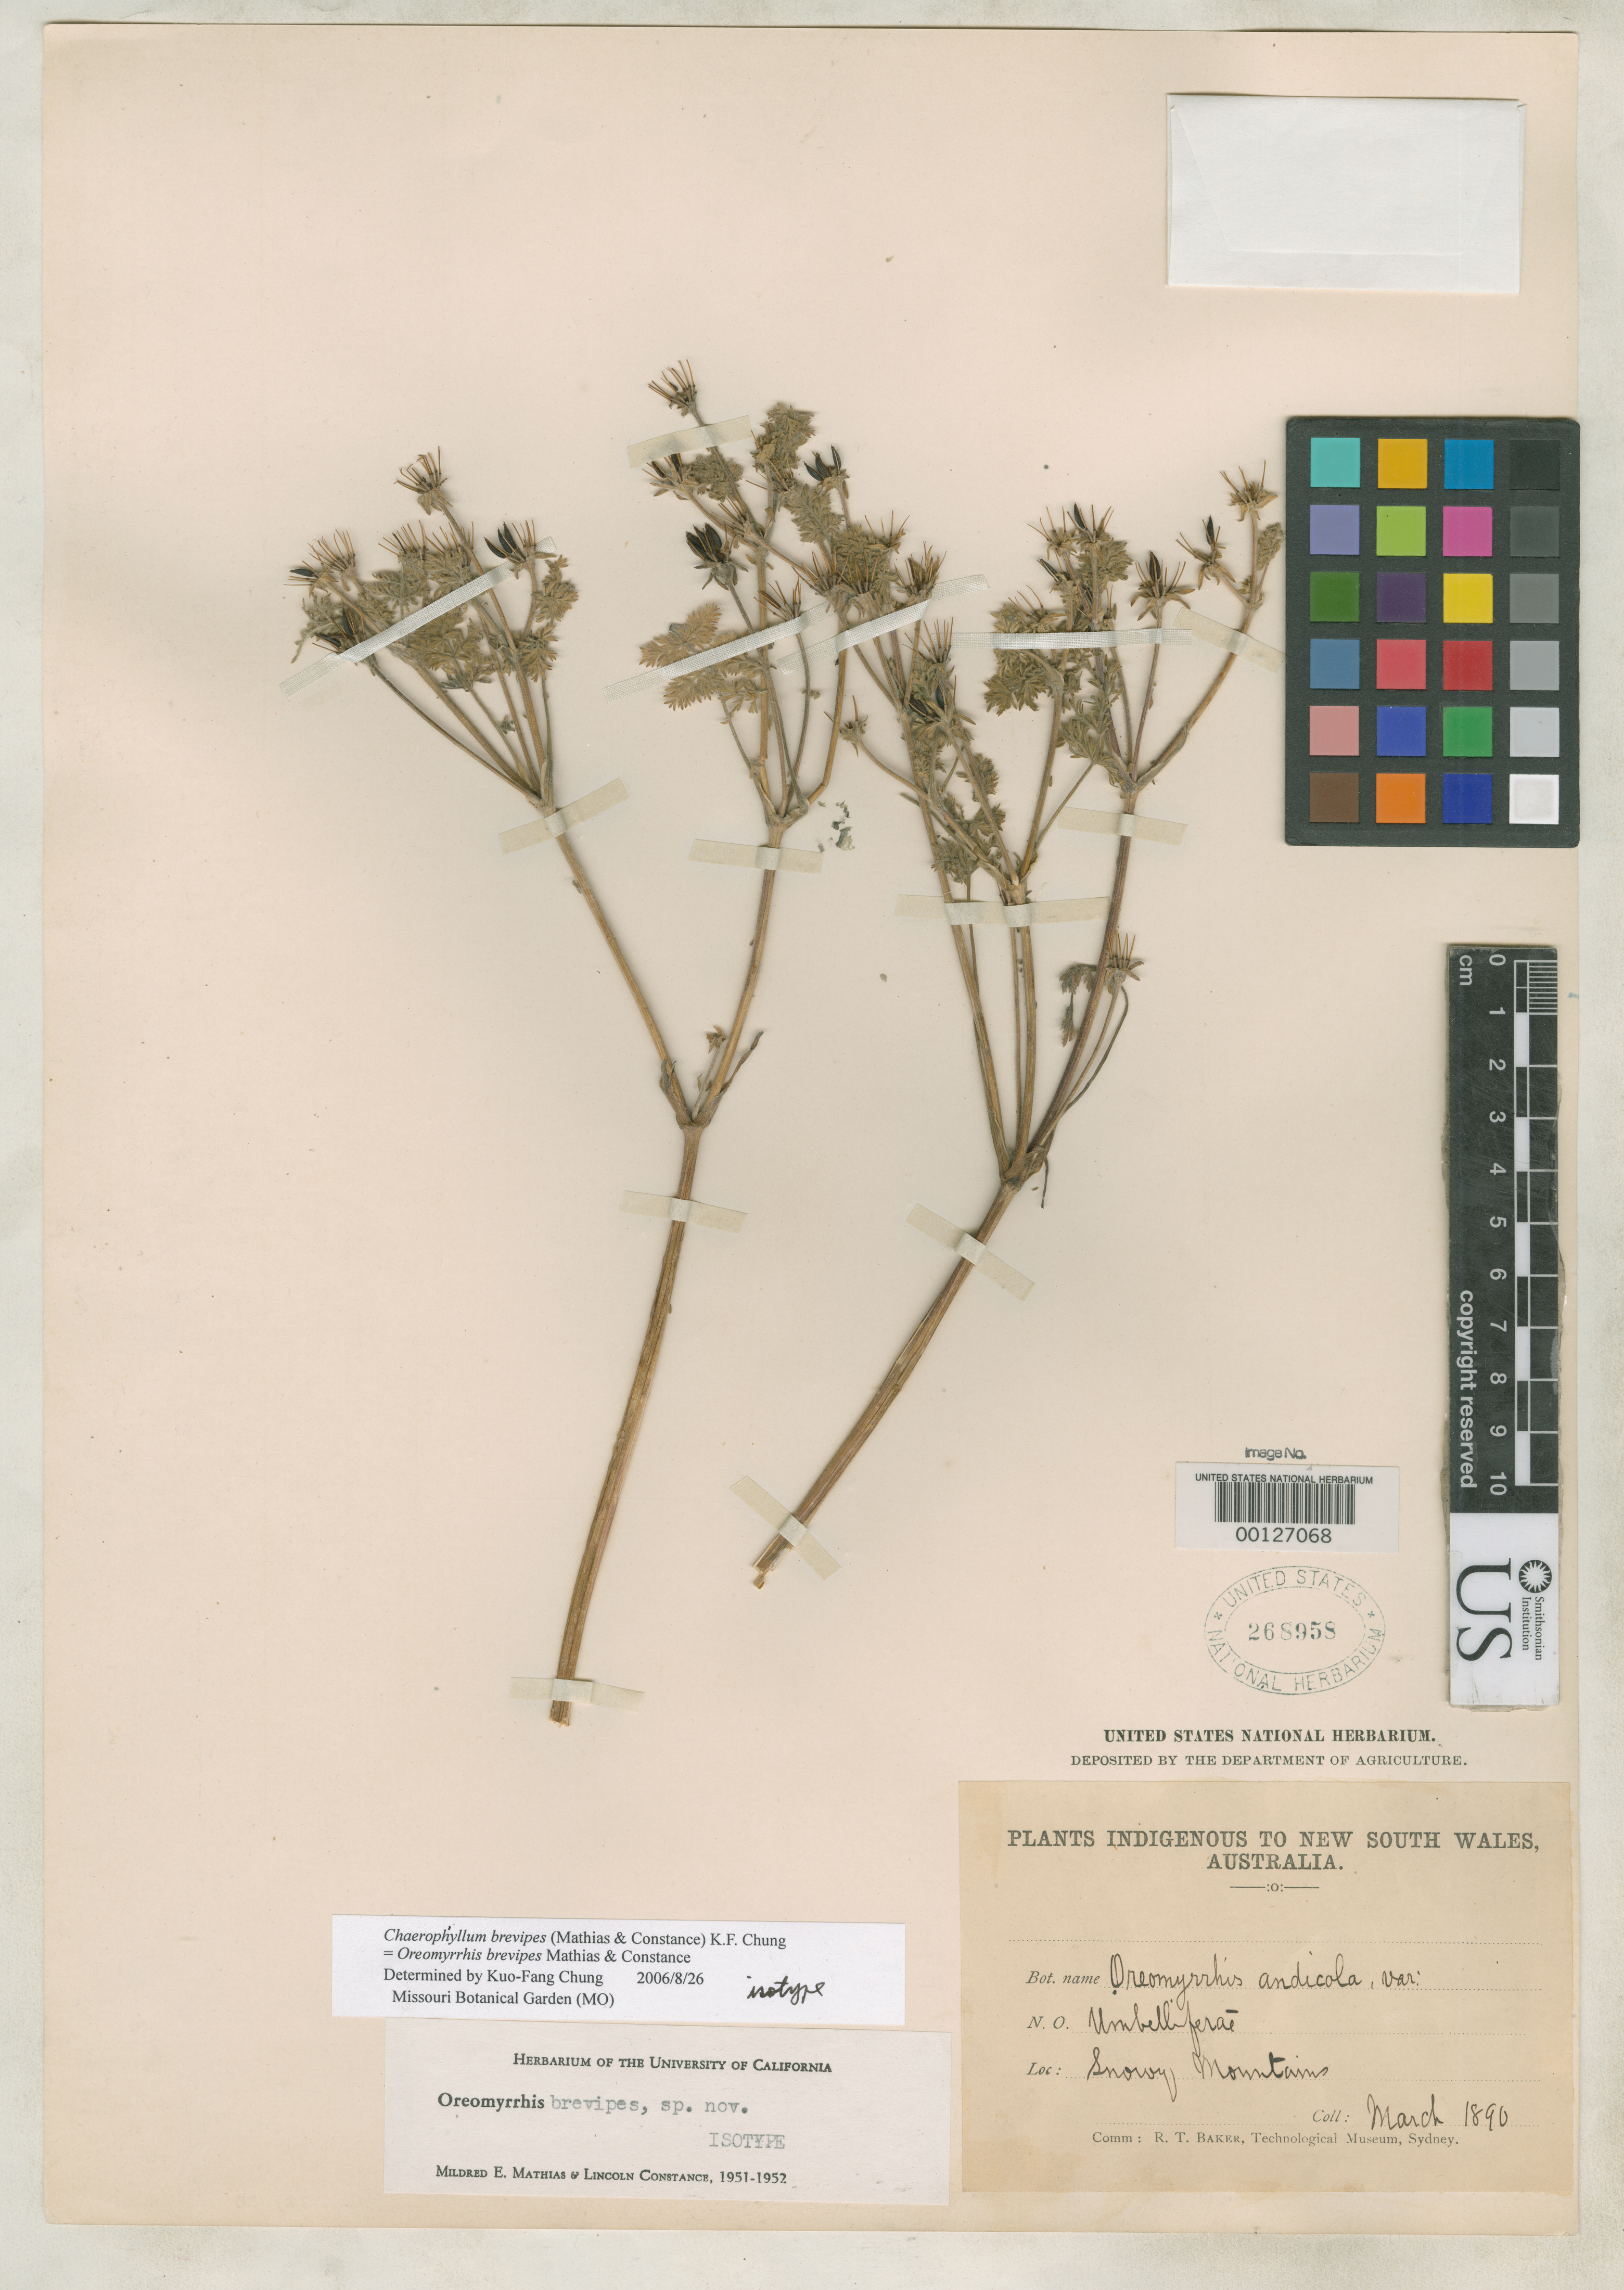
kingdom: Plantae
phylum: Tracheophyta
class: Magnoliopsida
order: Apiales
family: Apiaceae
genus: Oreomyrrhis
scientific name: Oreomyrrhis brevipes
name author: Mathias & Constance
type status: Isotype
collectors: W. Bauerlen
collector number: N.S.W. 16552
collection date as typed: Mar 1890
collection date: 1890-03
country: Australia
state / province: New South Wales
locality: Snowy Mts.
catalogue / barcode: US 268958